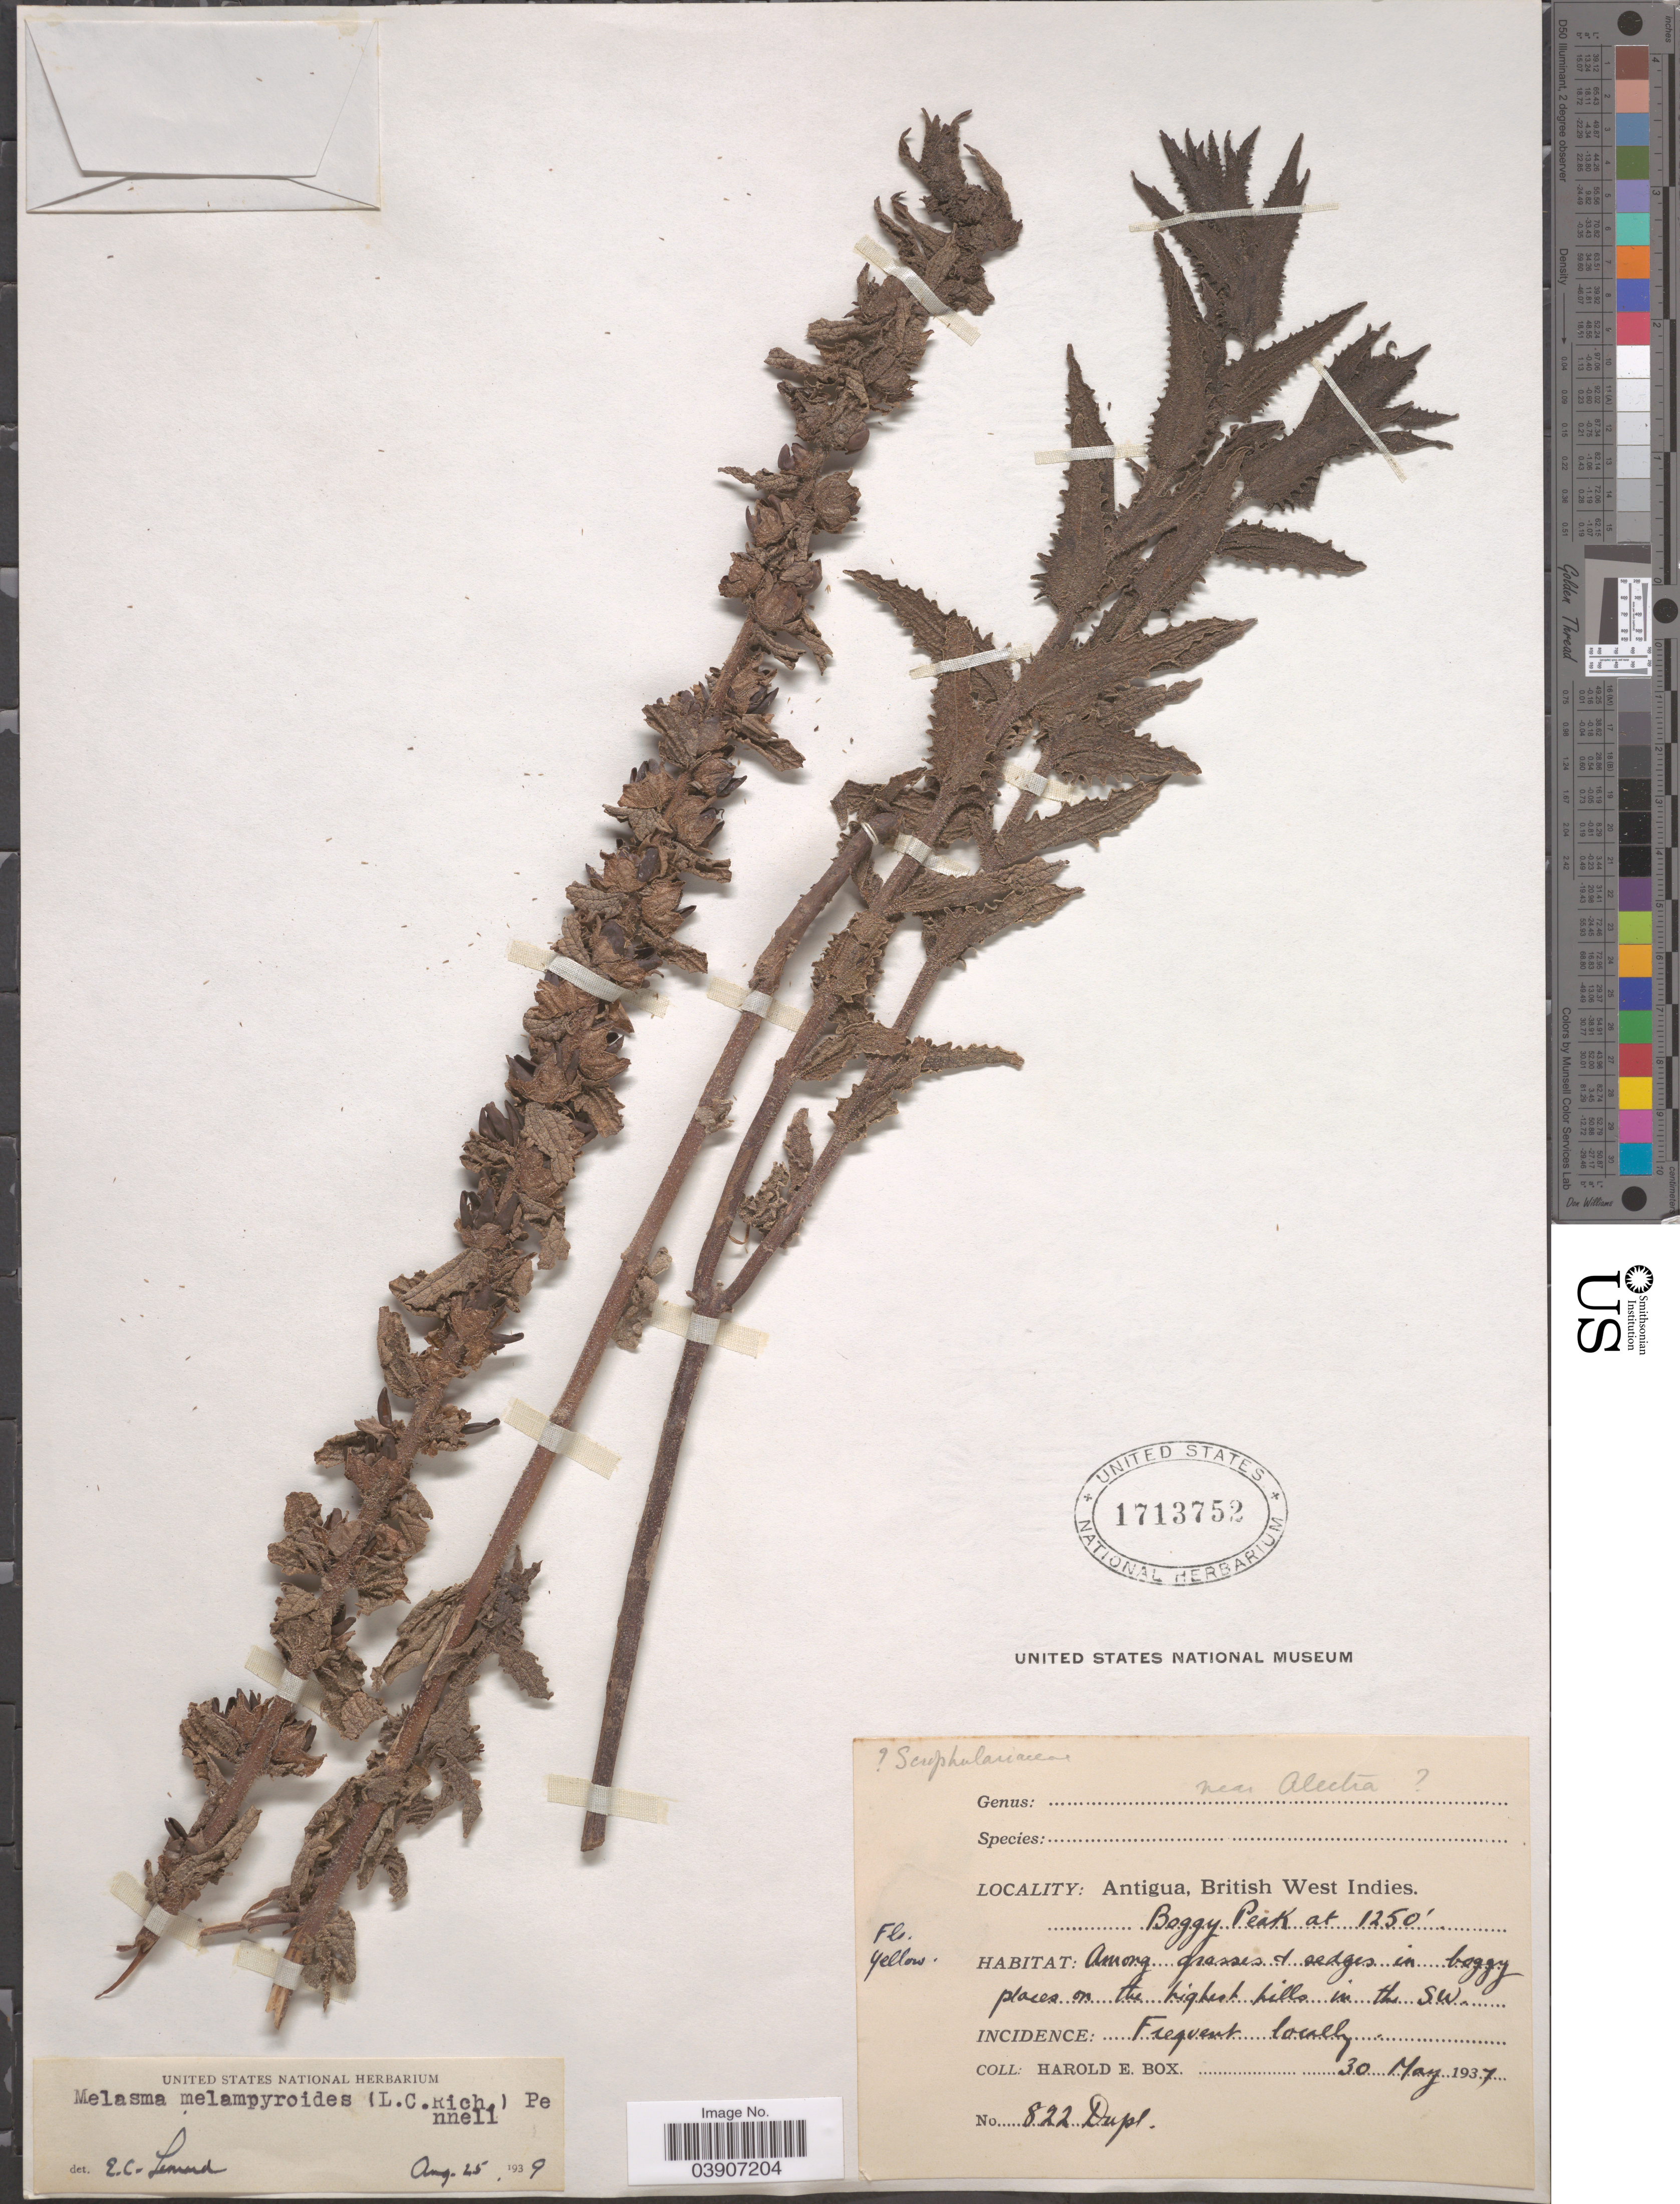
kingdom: Plantae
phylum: Tracheophyta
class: Magnoliopsida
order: Lamiales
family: Orobanchaceae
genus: Alectra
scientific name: Alectra aspera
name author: (Cham. & Schltdl.) L.O. Williams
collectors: H. E. Box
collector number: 822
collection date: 1937-05-30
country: Antigua and Barbuda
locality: Antigua, British West Indies. Boggy Peak. On the highest hill in the SW.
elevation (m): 381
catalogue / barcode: US 1713752